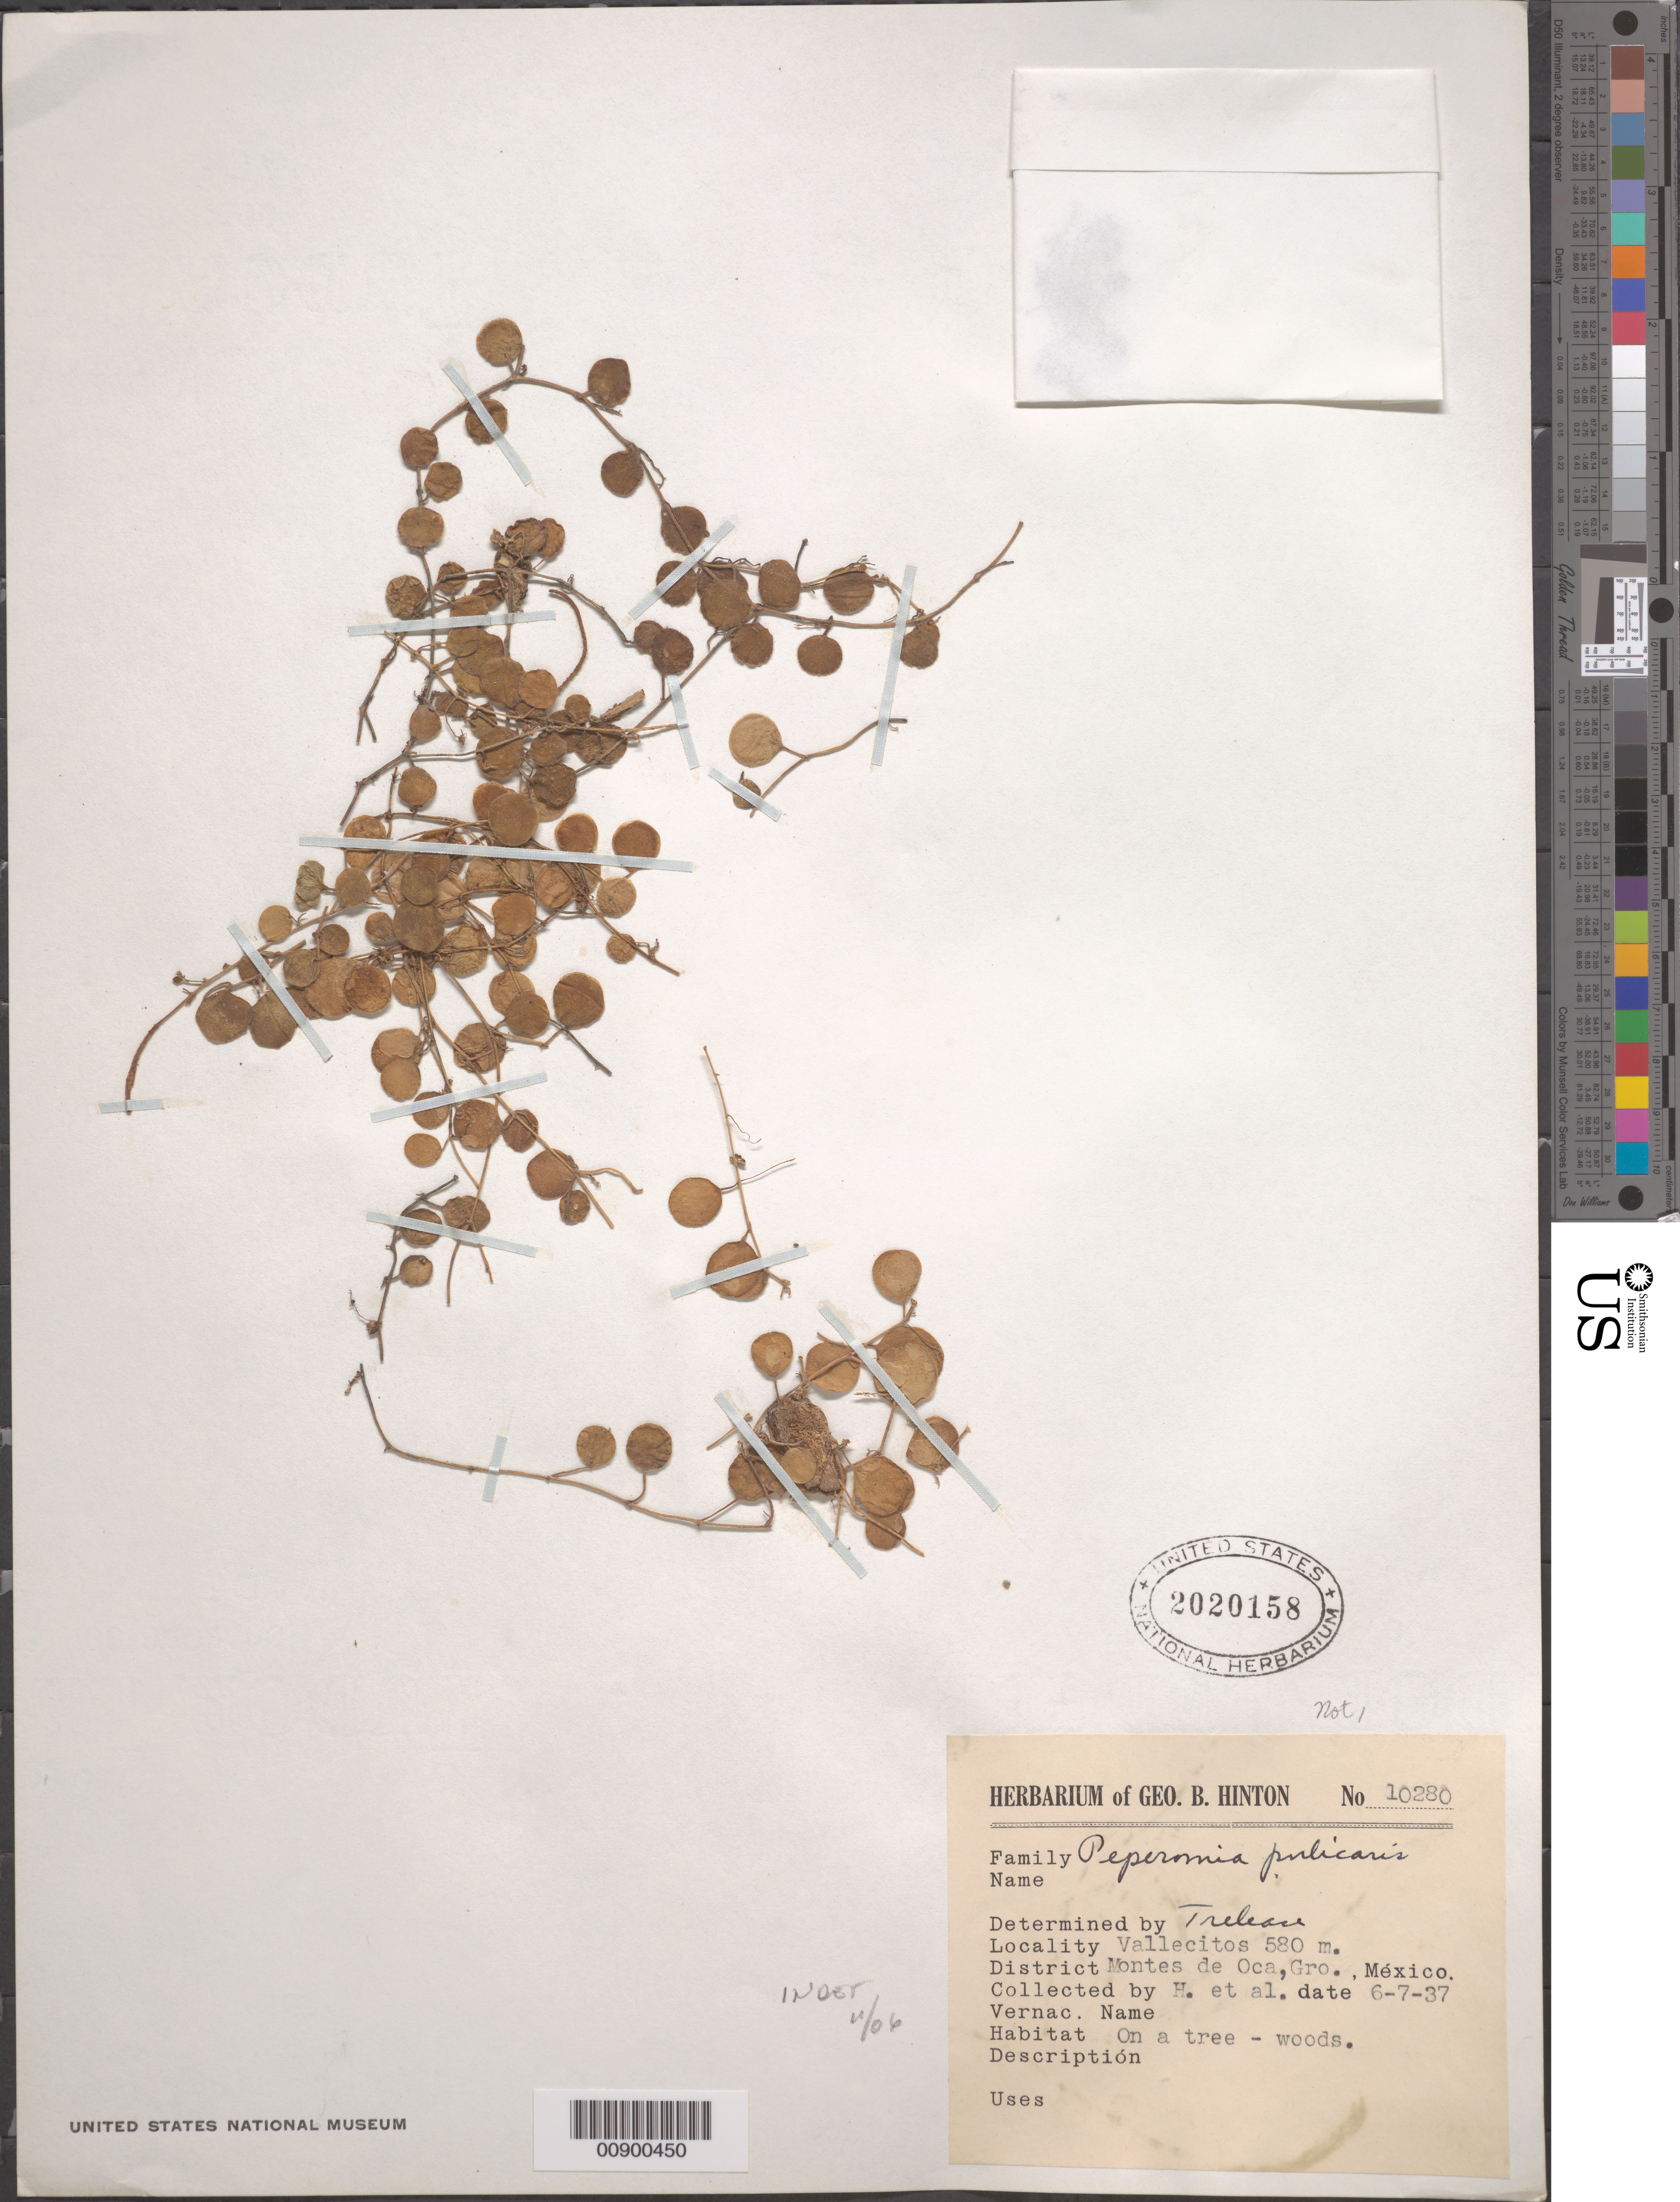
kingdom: Plantae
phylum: Tracheophyta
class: Magnoliopsida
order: Piperales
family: Piperaceae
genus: Peperomia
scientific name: Peperomia rotundifolia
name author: (L.) Kunth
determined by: Jiménez, José Estaban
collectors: G. B. Hinton & et al.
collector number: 10280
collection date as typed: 07 Jun 1937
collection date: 1937-06-07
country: Mexico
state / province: Guerrero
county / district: Montes de Oca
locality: Vallecitos, District Montes de Oca, Guerrero.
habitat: On a tree - woods.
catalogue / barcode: US 2020158